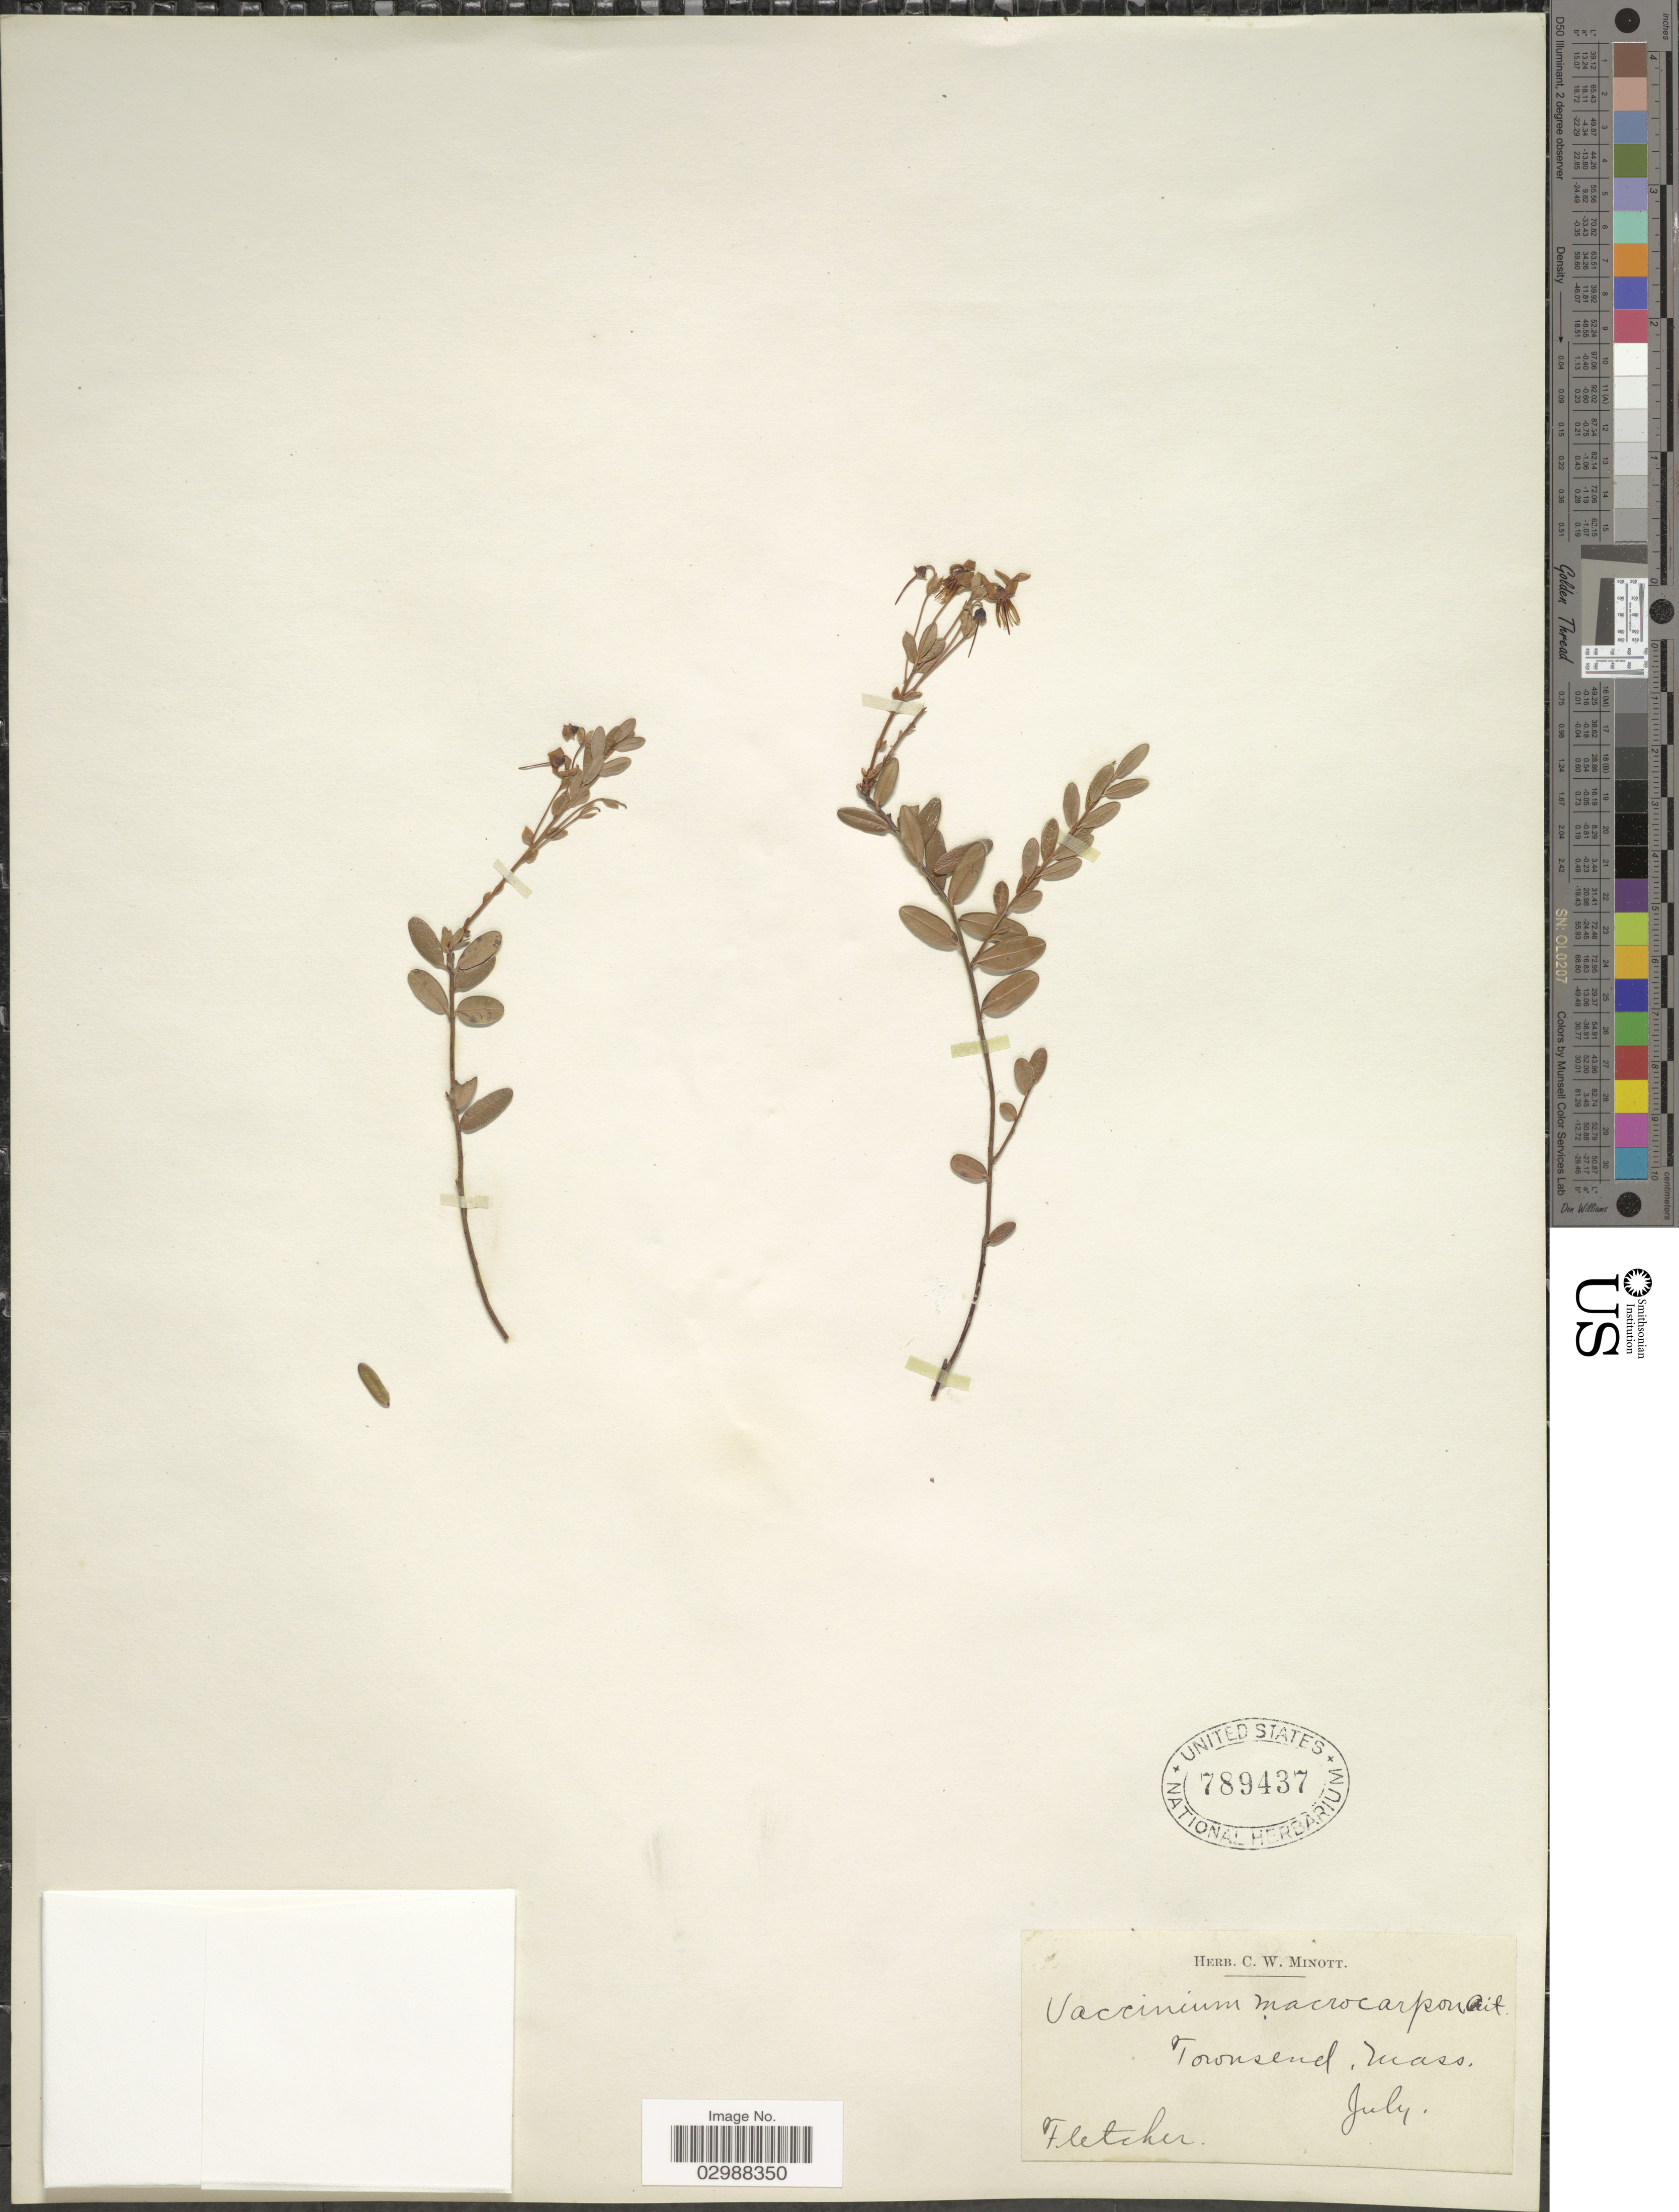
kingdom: Plantae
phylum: Tracheophyta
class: Magnoliopsida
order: Ericales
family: Ericaceae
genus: Vaccinium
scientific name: Vaccinium macrocarpon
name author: Aiton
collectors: -. Fletcher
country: United States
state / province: Massachusetts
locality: Townsend.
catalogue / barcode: US 789437